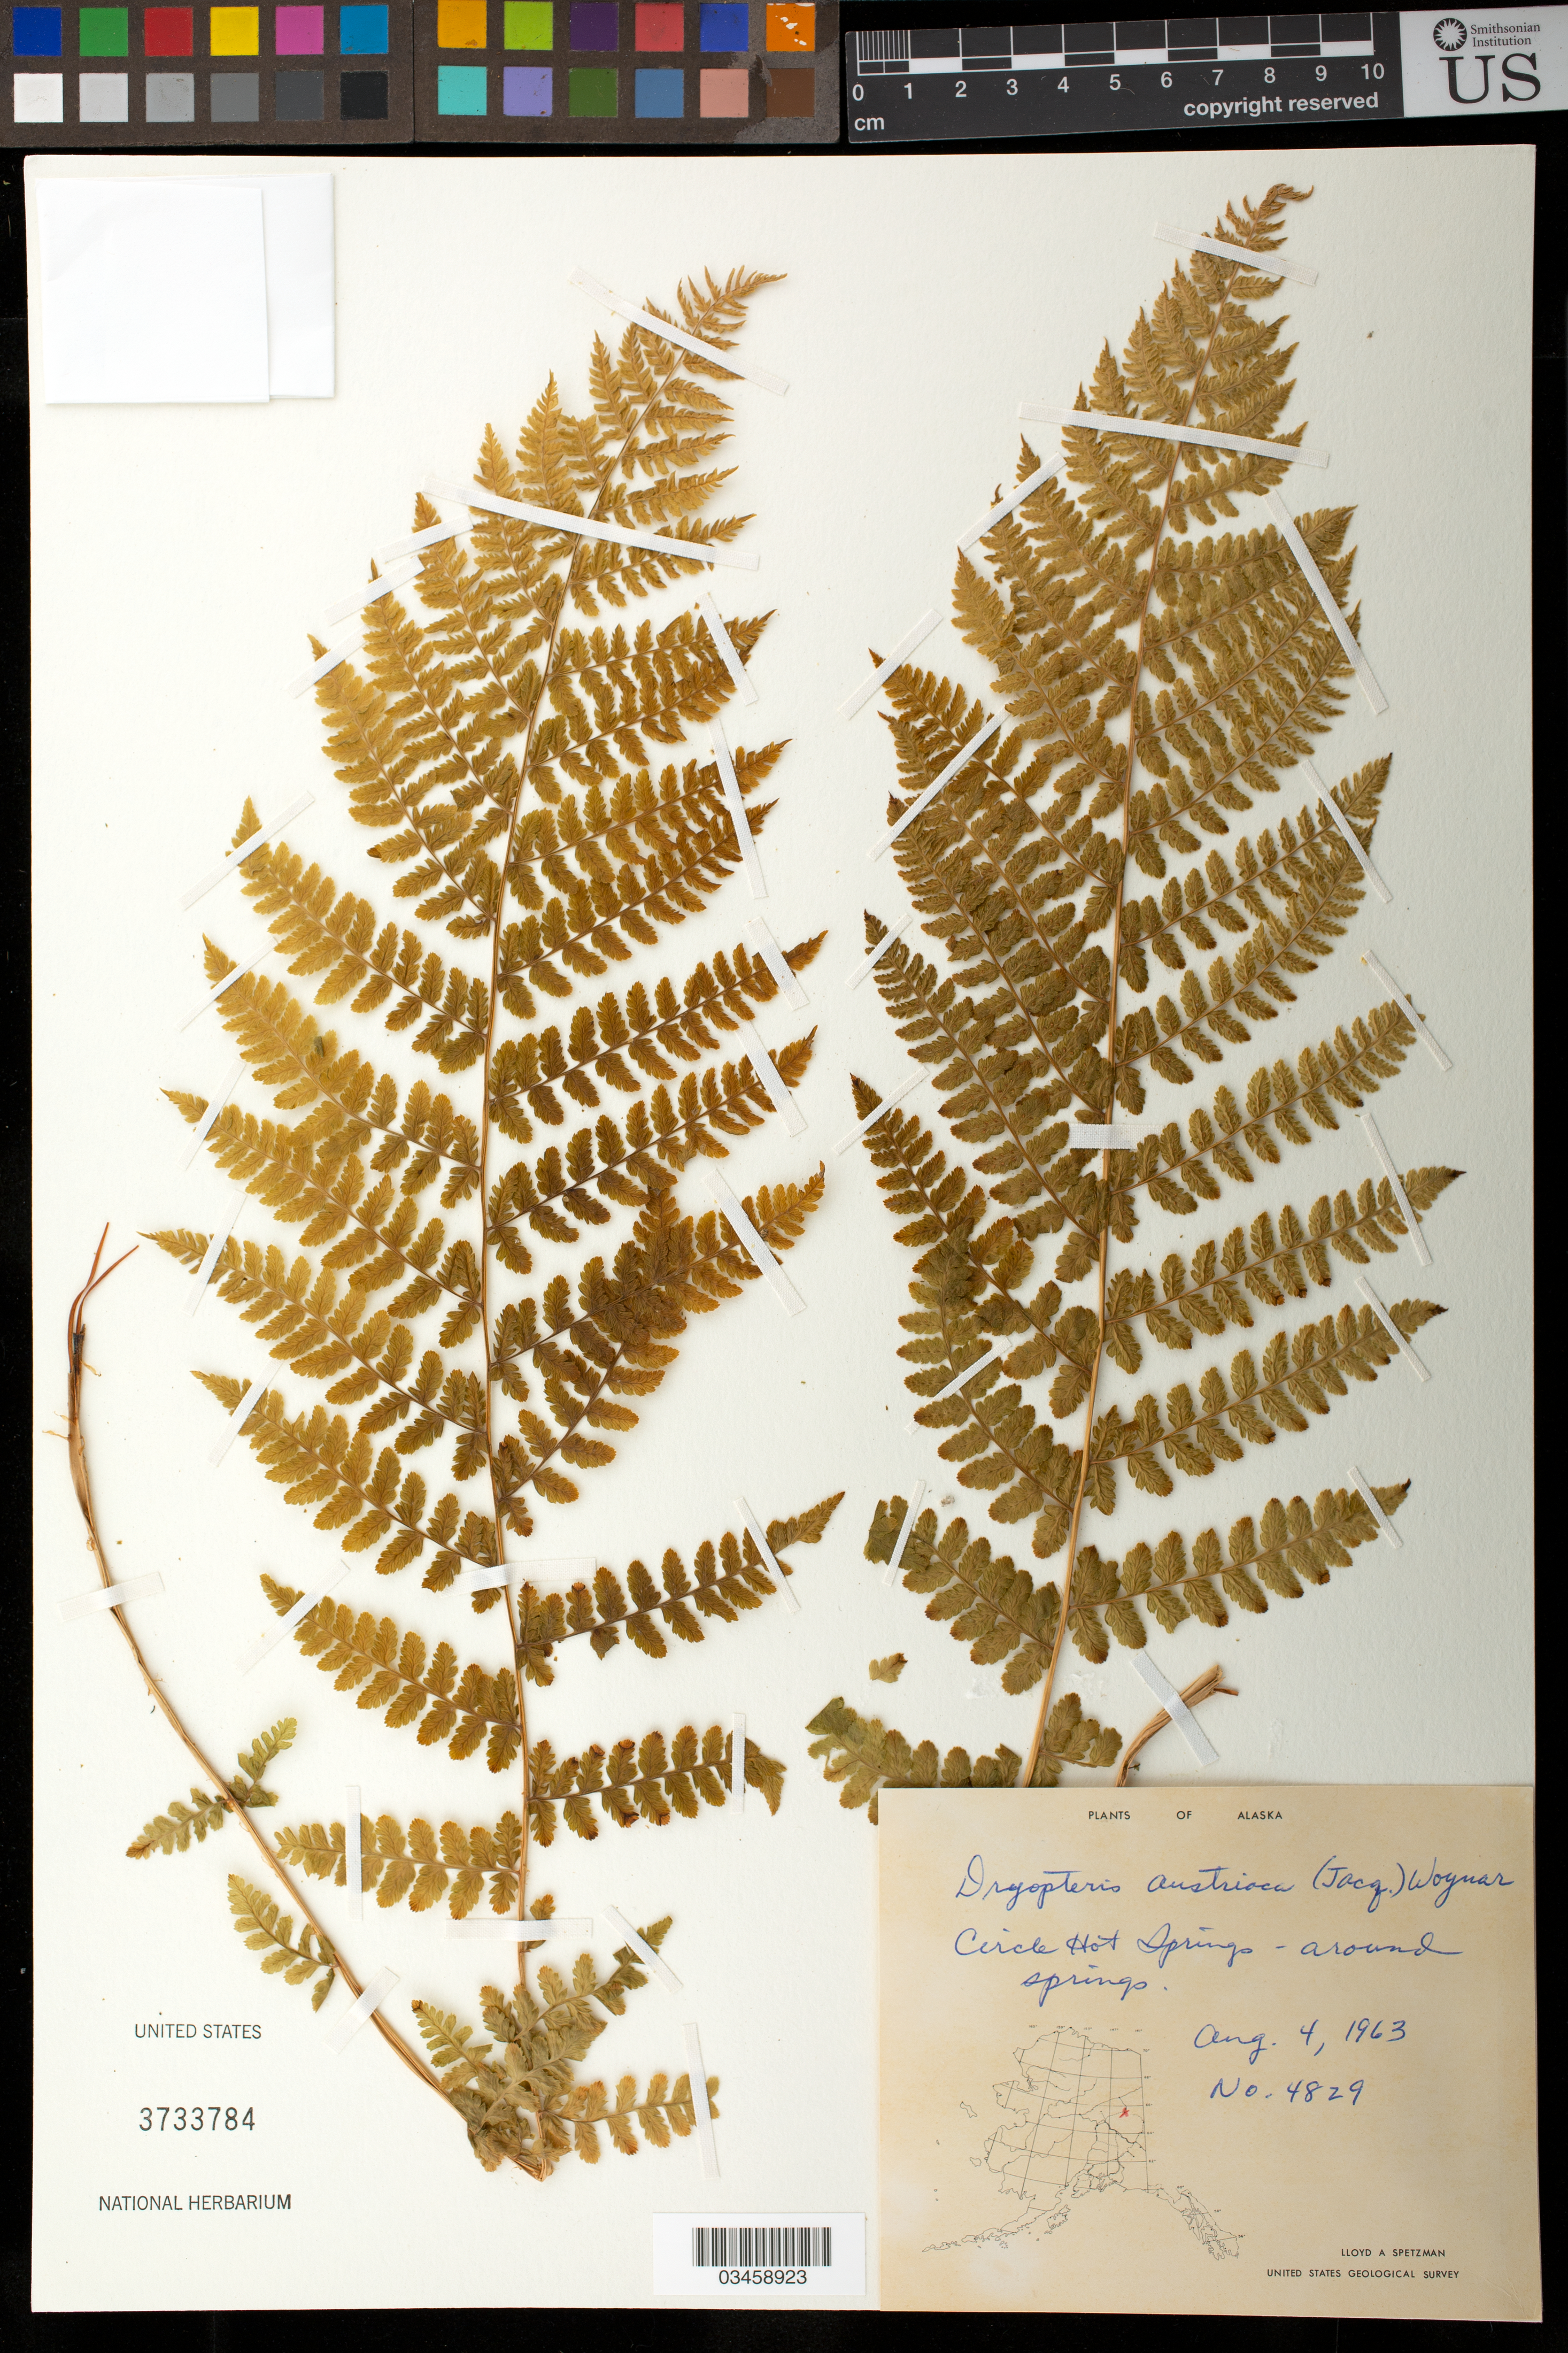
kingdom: Plantae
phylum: Tracheophyta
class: Polypodiopsida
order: Polypodiales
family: Dryopteridaceae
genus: Dryopteris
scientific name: Dryopteris austriaca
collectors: L. Spetzman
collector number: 4829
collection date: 1963-08-04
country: United States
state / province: Alaska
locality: Circle Hot Springs.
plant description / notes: OR # 231032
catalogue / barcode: US 3733784